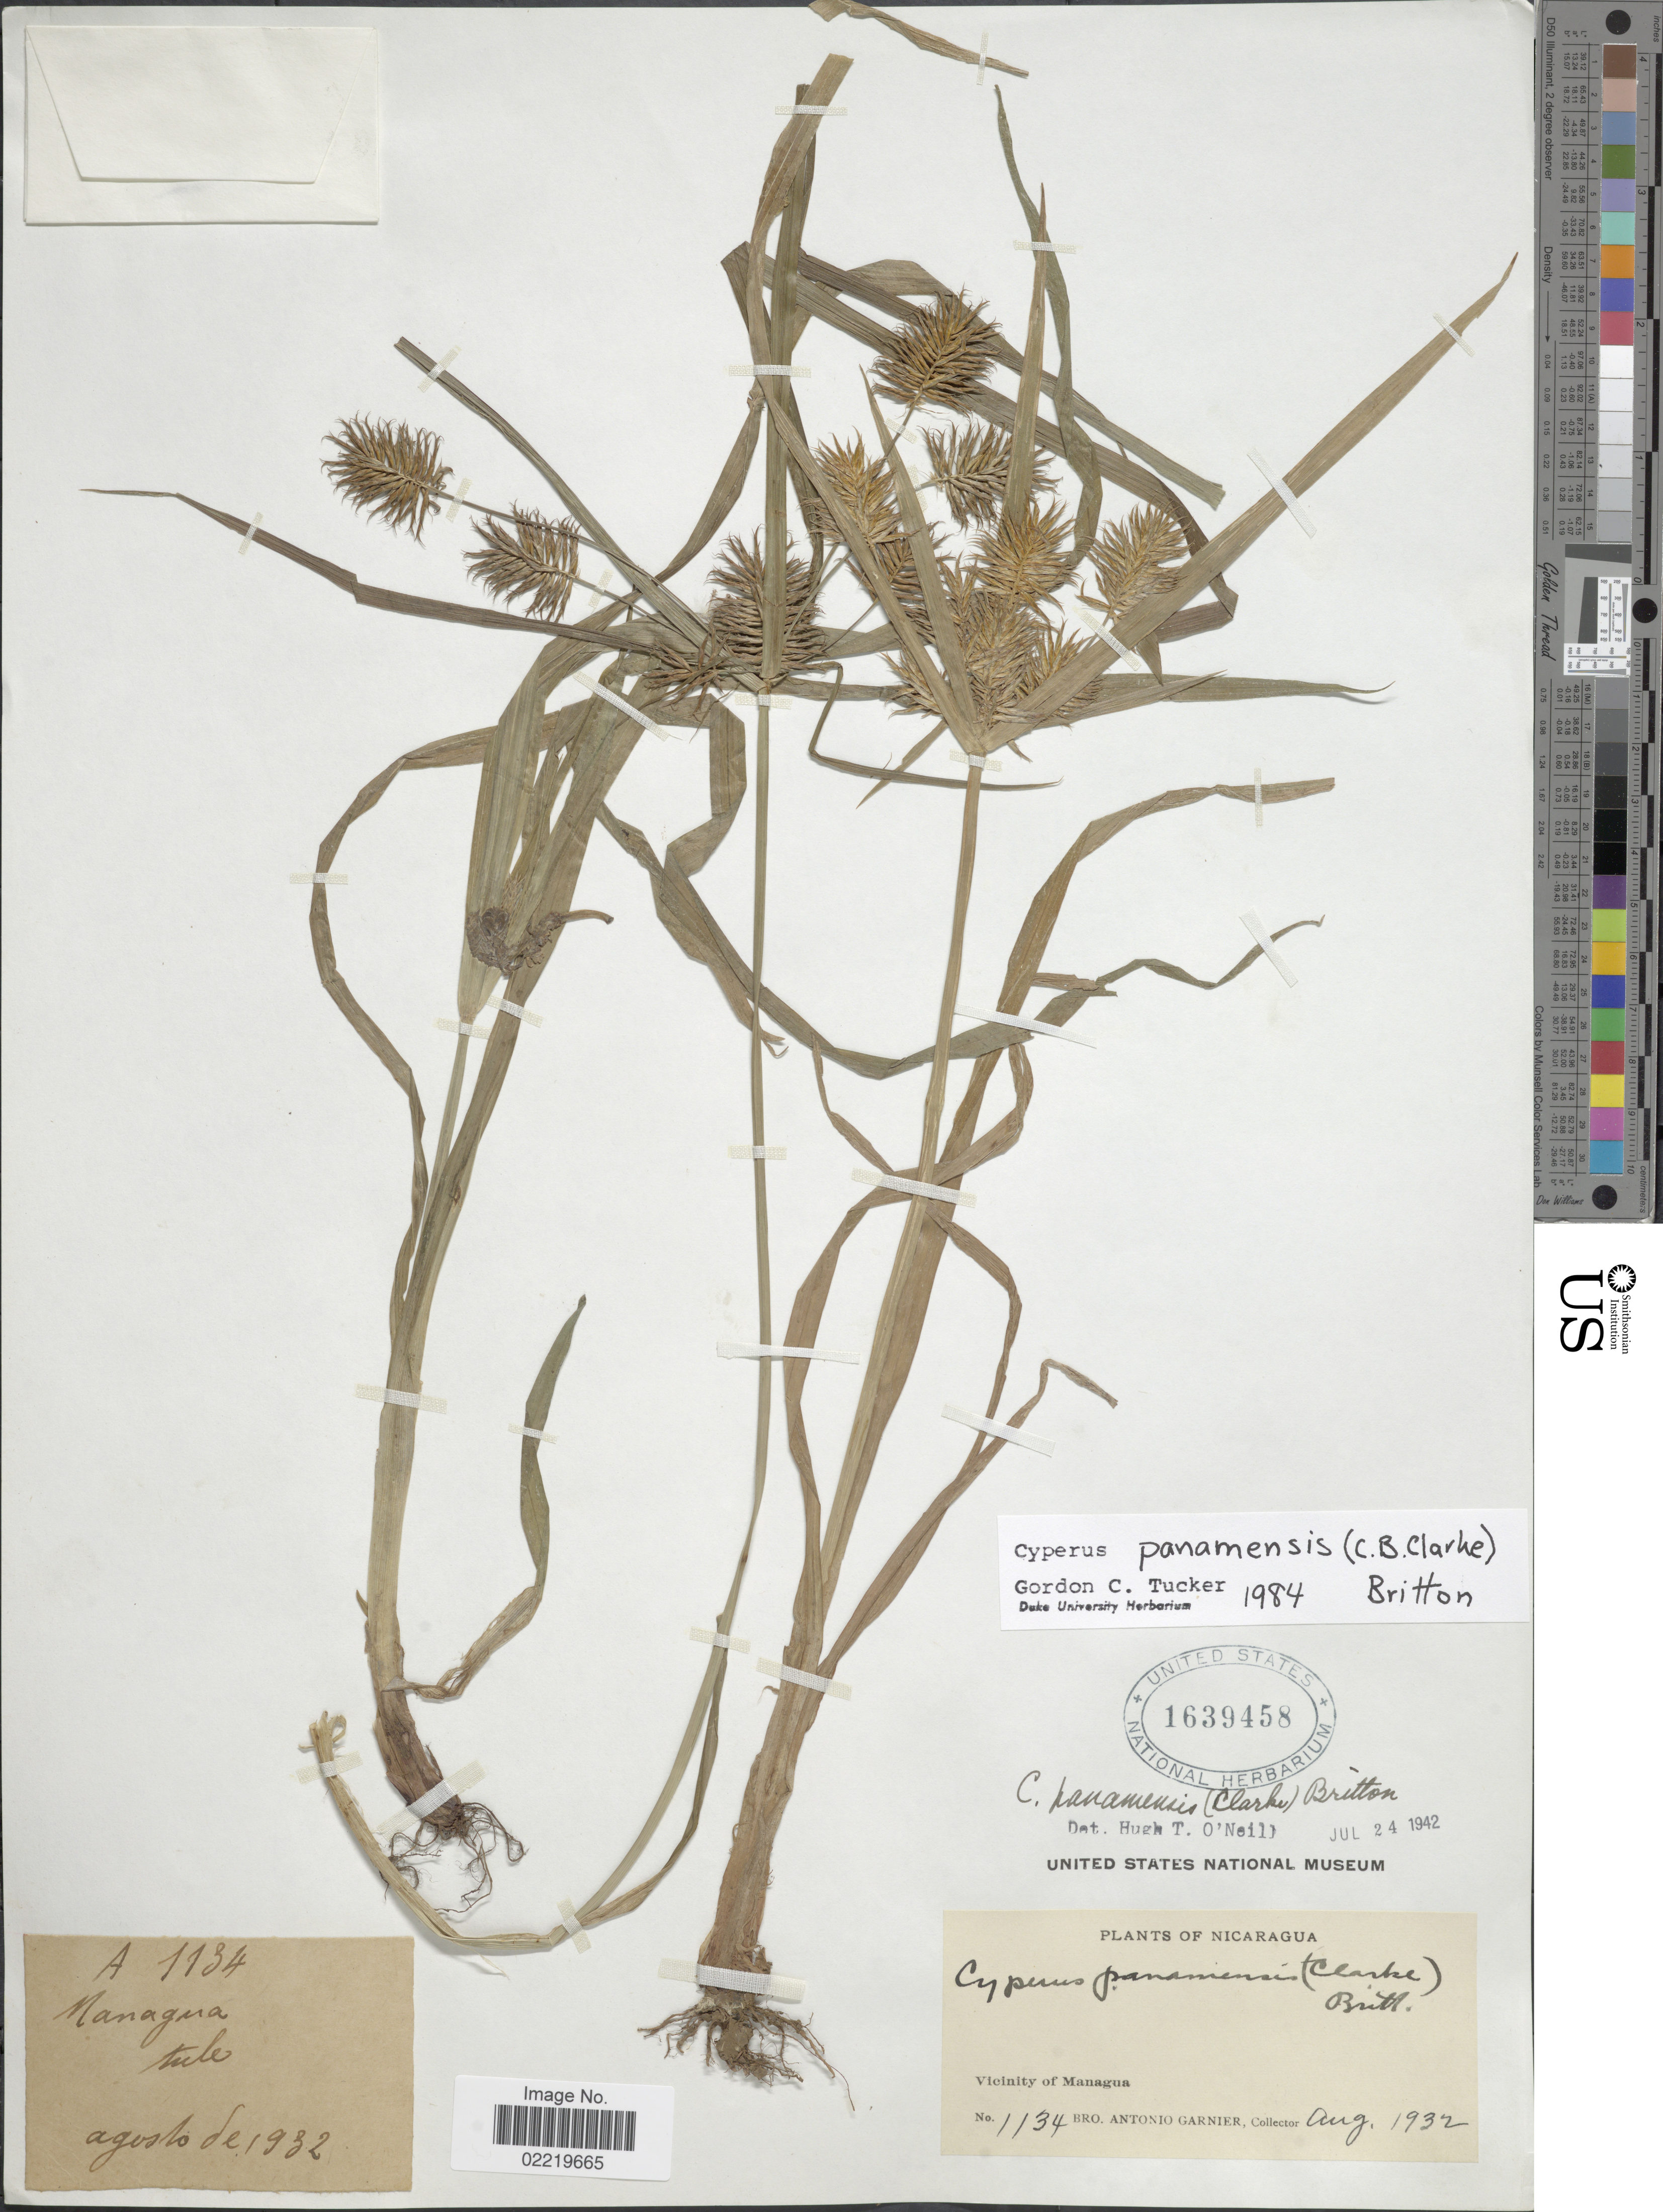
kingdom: Plantae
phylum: Tracheophyta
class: Liliopsida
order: Poales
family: Cyperaceae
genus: Cyperus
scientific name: Cyperus panamensis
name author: (C.B. Clarke) Britton ex Standl.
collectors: Bro. A. Garnier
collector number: A 1134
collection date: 1932-08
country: Nicaragua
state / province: Managua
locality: Vicinity of Managua (tule)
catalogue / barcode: US 1639458